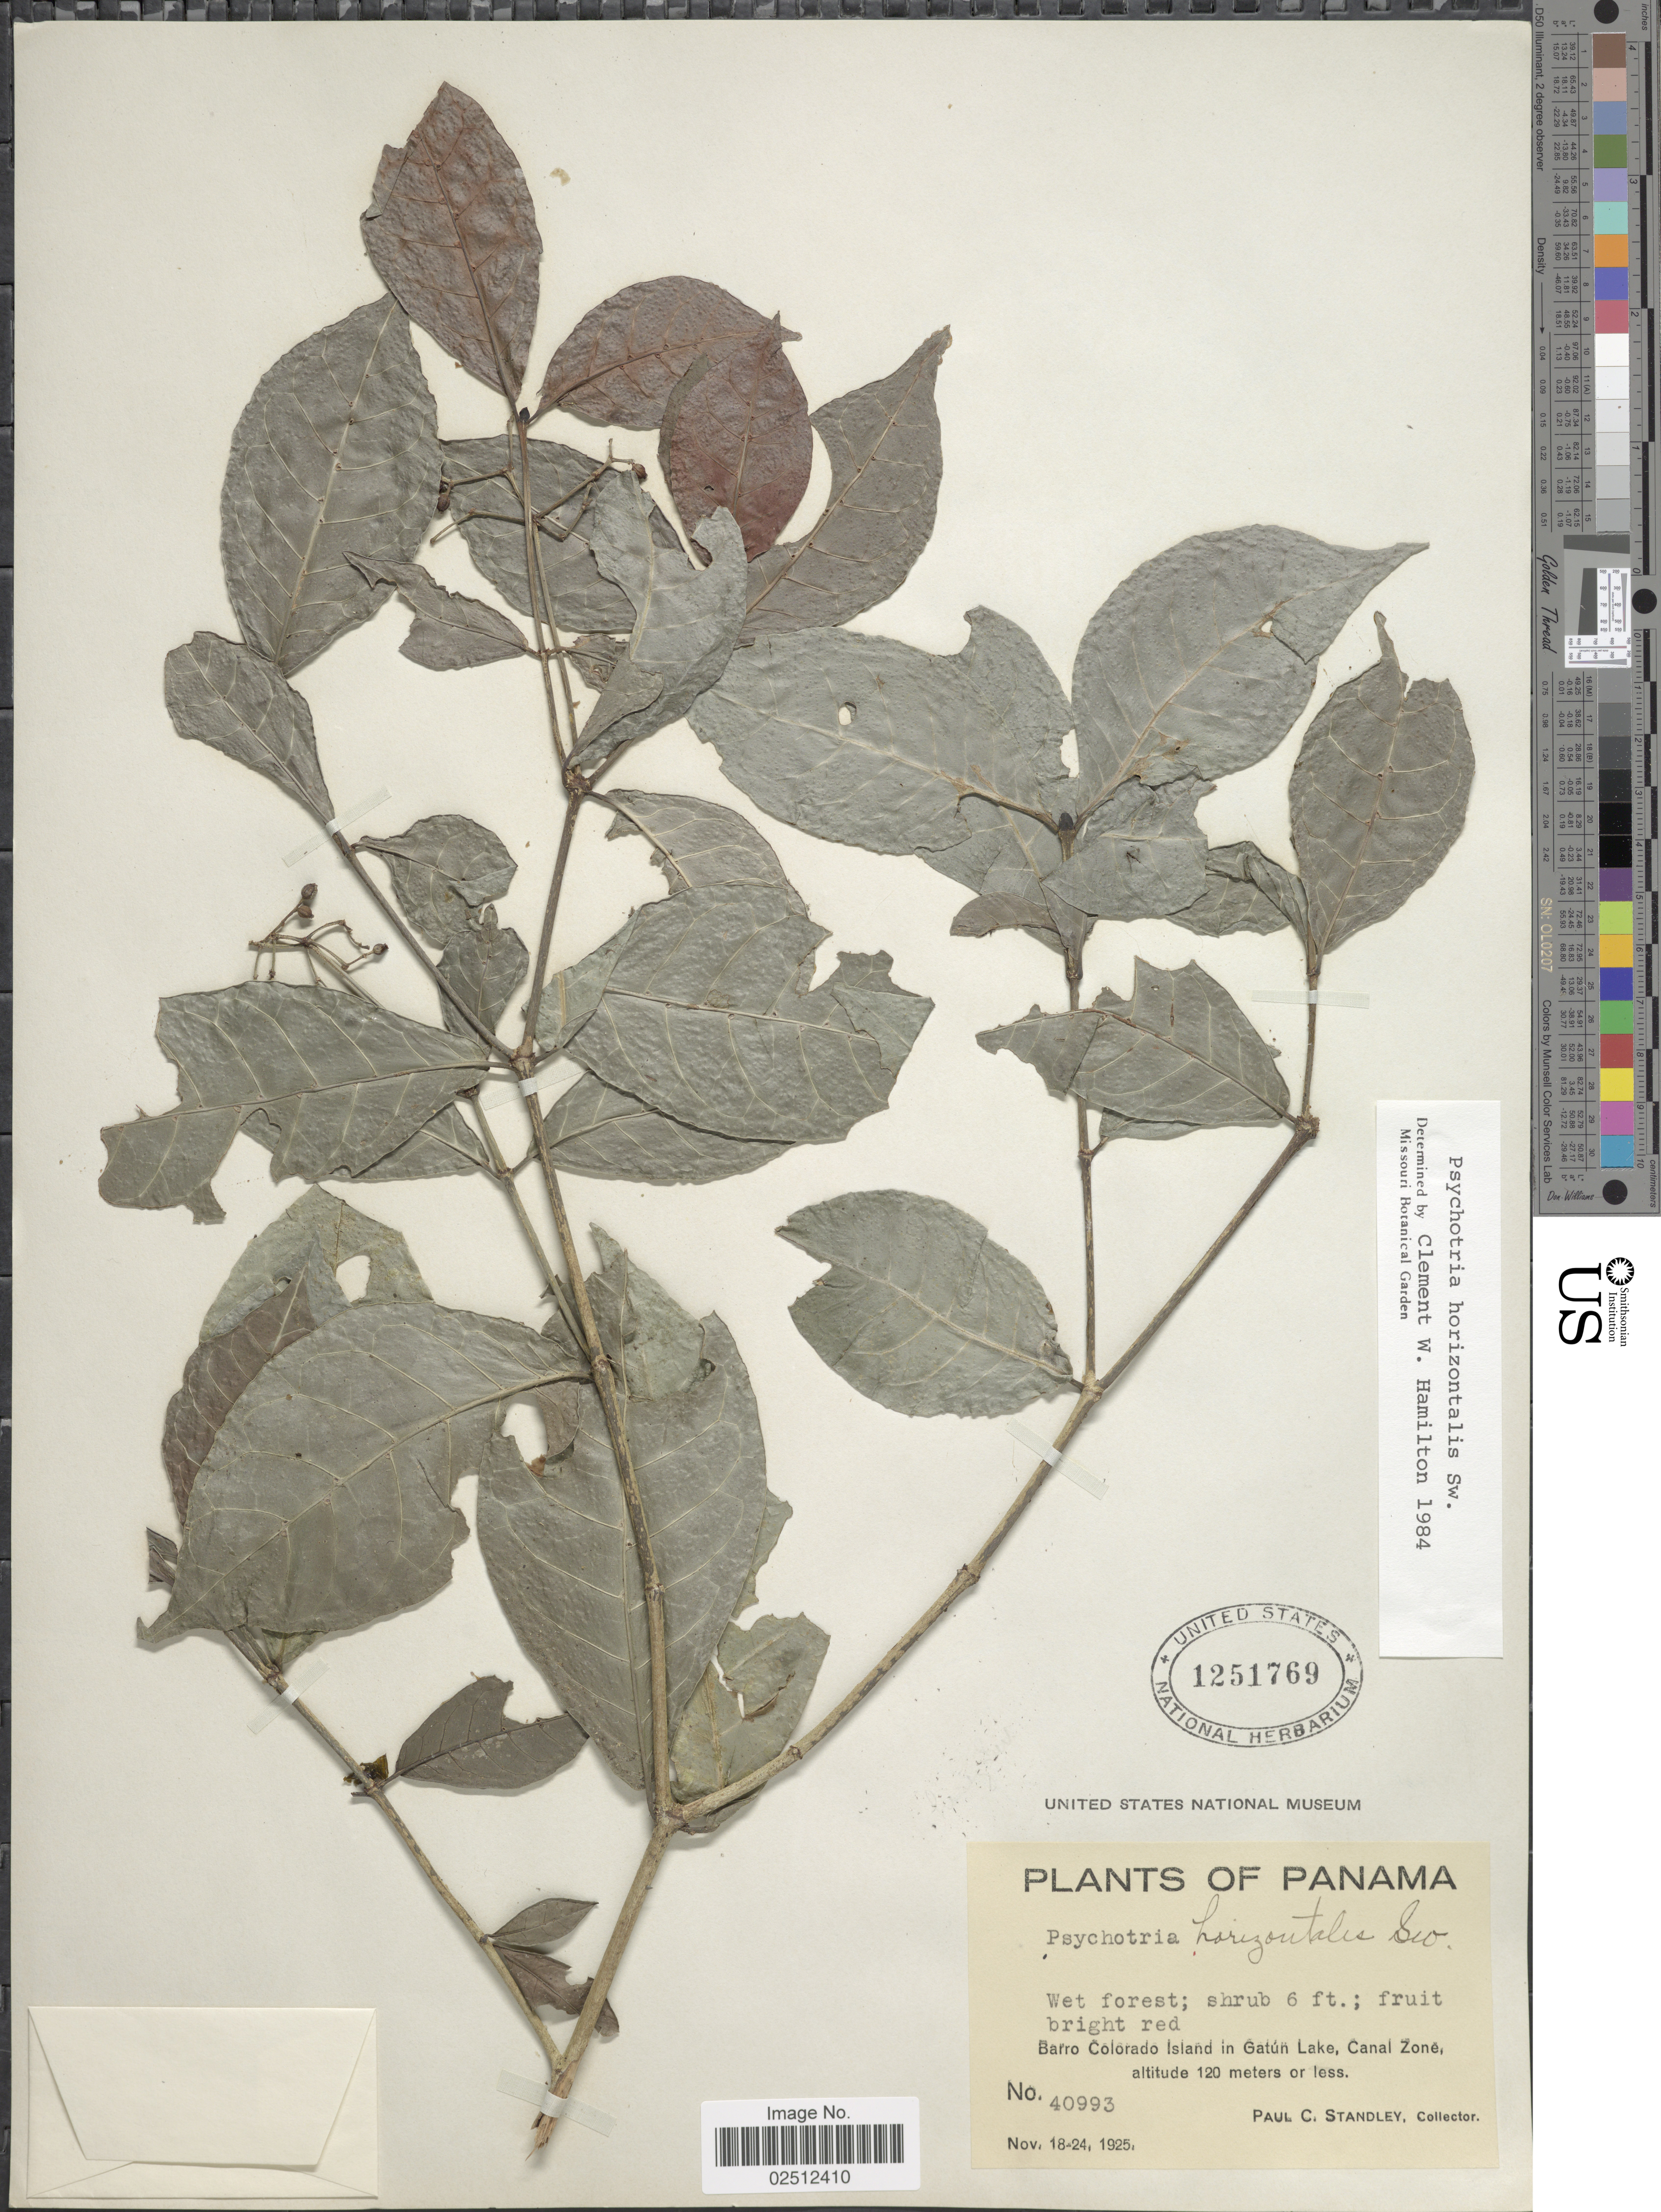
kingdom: Plantae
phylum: Tracheophyta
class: Magnoliopsida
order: Gentianales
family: Rubiaceae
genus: Psychotria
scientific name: Psychotria horizontalis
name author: Sw.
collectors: P. C. Standley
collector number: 40993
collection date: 1925-11-18/1925-11-24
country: Panama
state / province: Panamá Oeste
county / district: Canal Zone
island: Barro Colorado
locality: Barro Colorado Island in Gatun Lake, Canal Zone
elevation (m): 120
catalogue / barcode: US 1251769